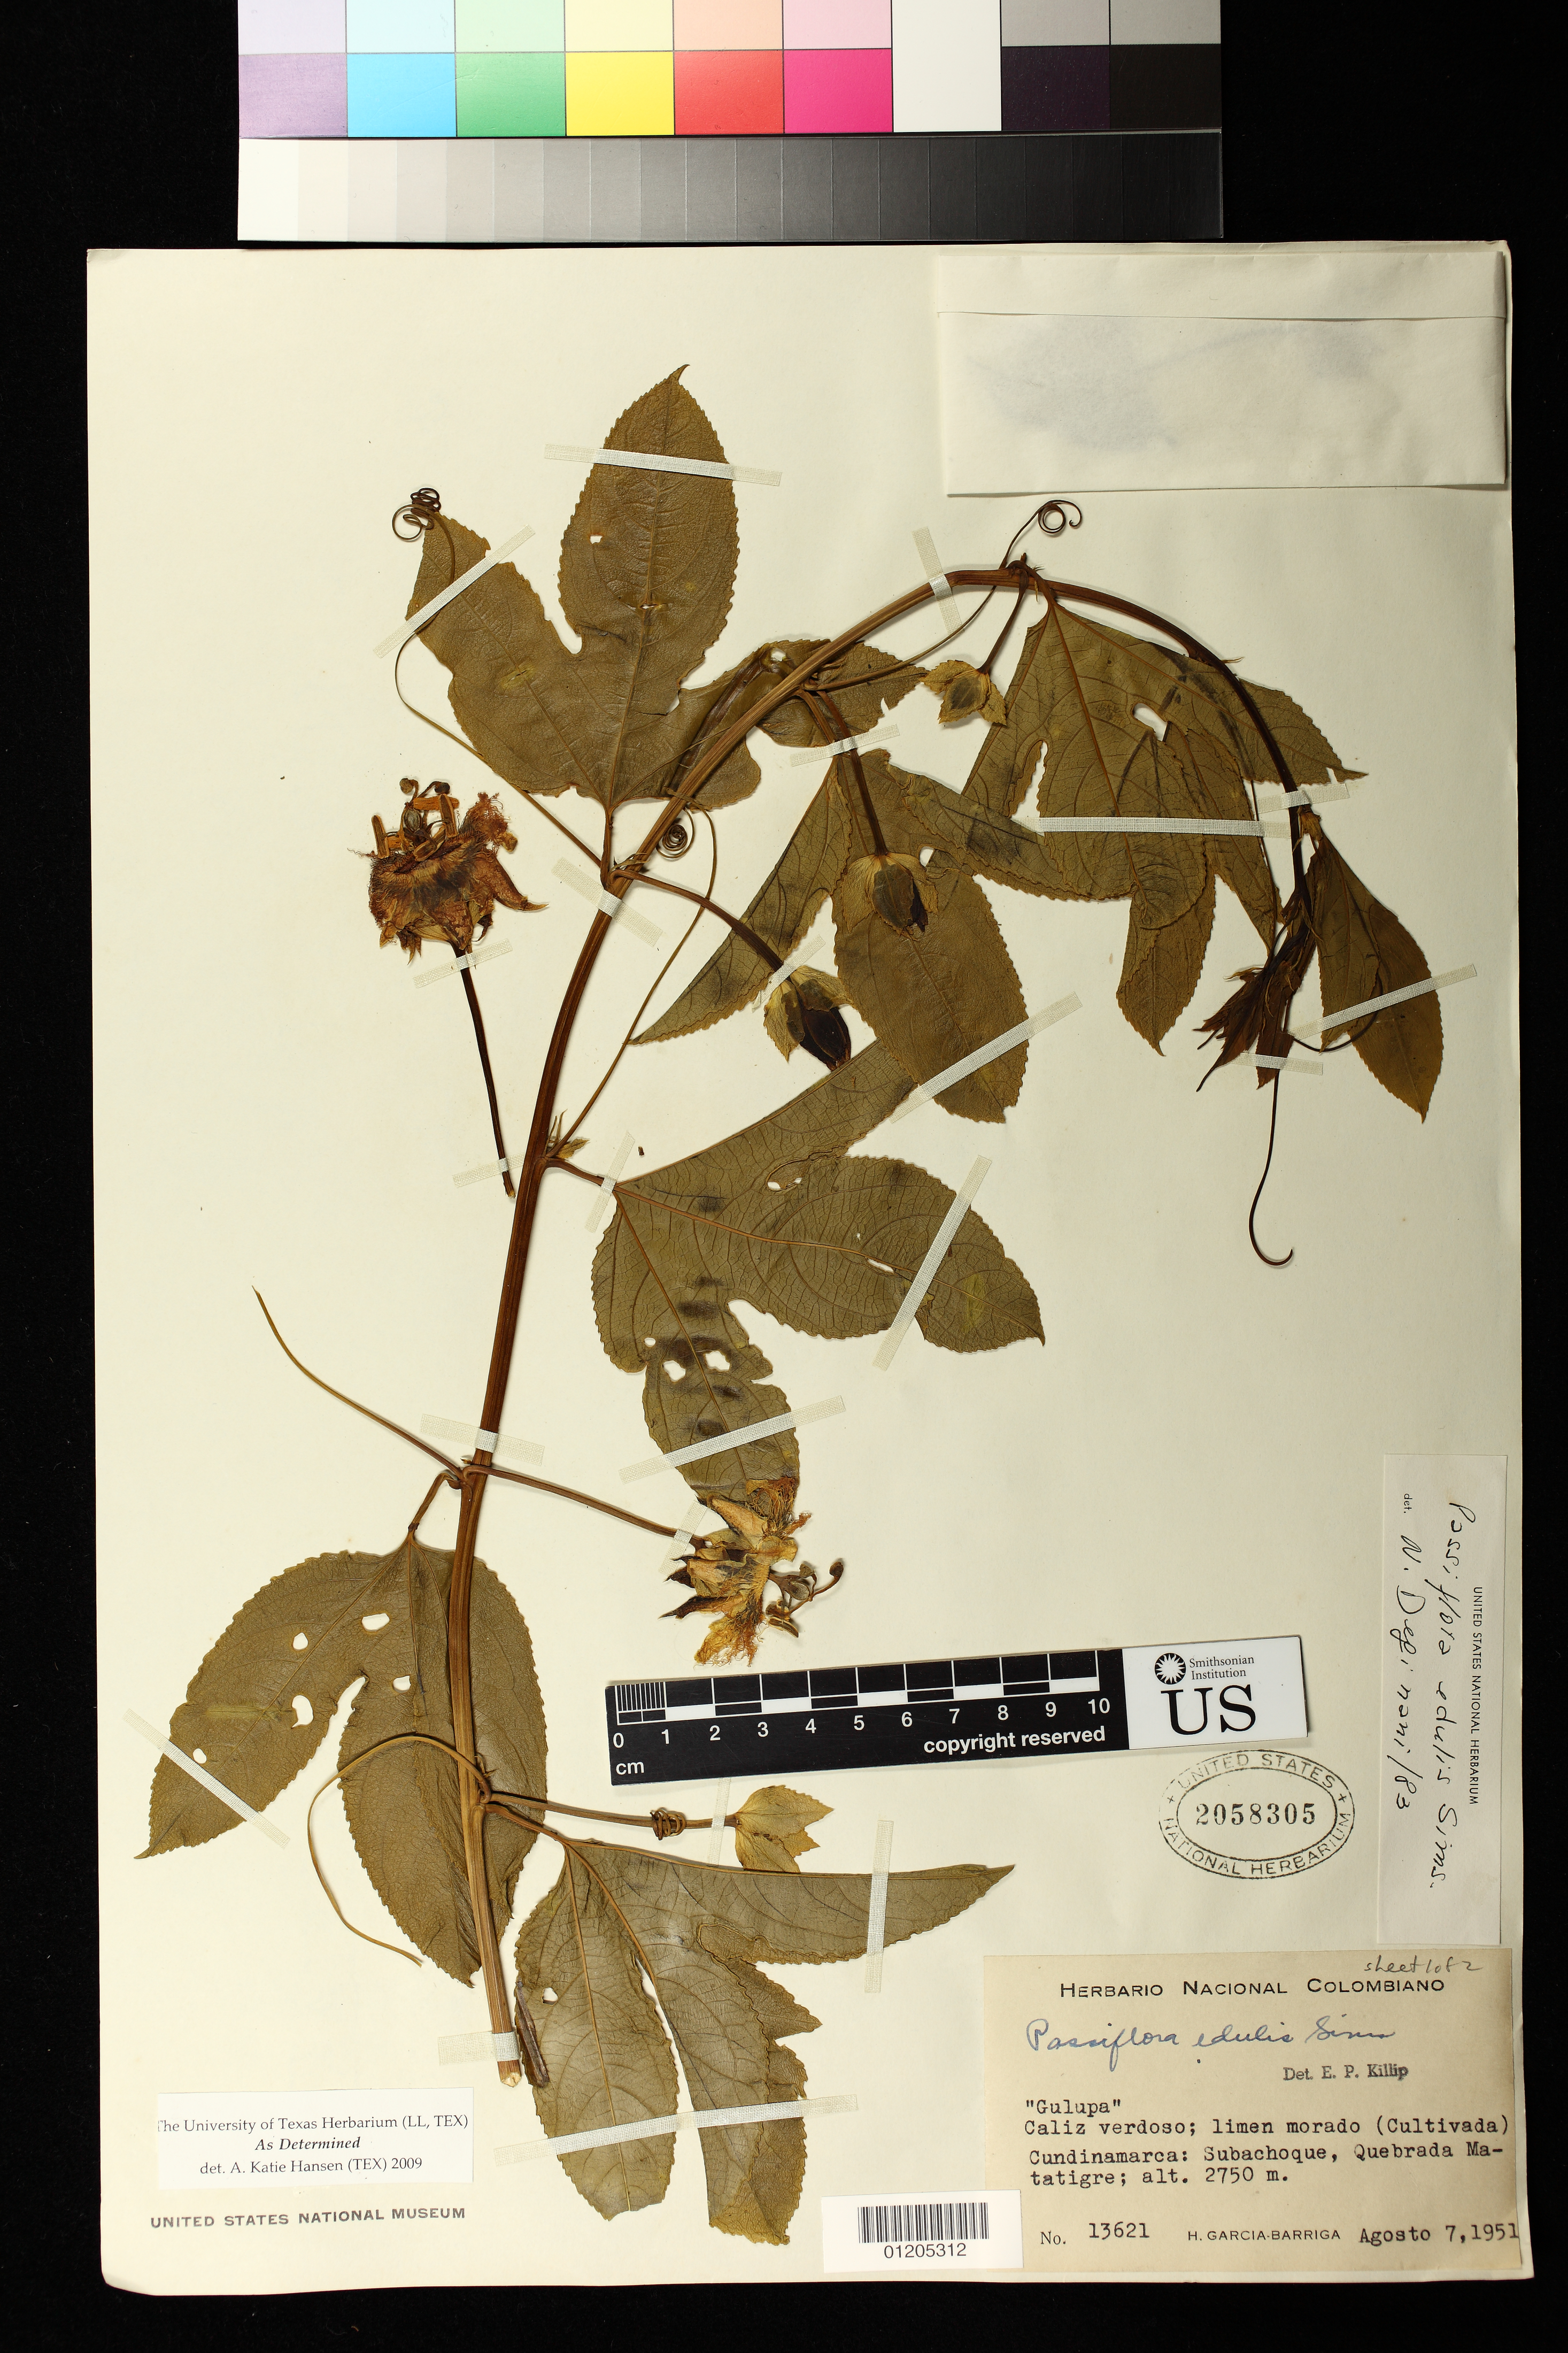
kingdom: Plantae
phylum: Tracheophyta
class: Magnoliopsida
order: Malpighiales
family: Passifloraceae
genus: Passiflora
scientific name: Passiflora edulis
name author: Sims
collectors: H. García Barriga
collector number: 13621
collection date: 1951-08-07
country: Colombia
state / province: Cundinamarca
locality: Subachoque, Quebrada Matatigre.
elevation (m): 2750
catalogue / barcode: US 2058305